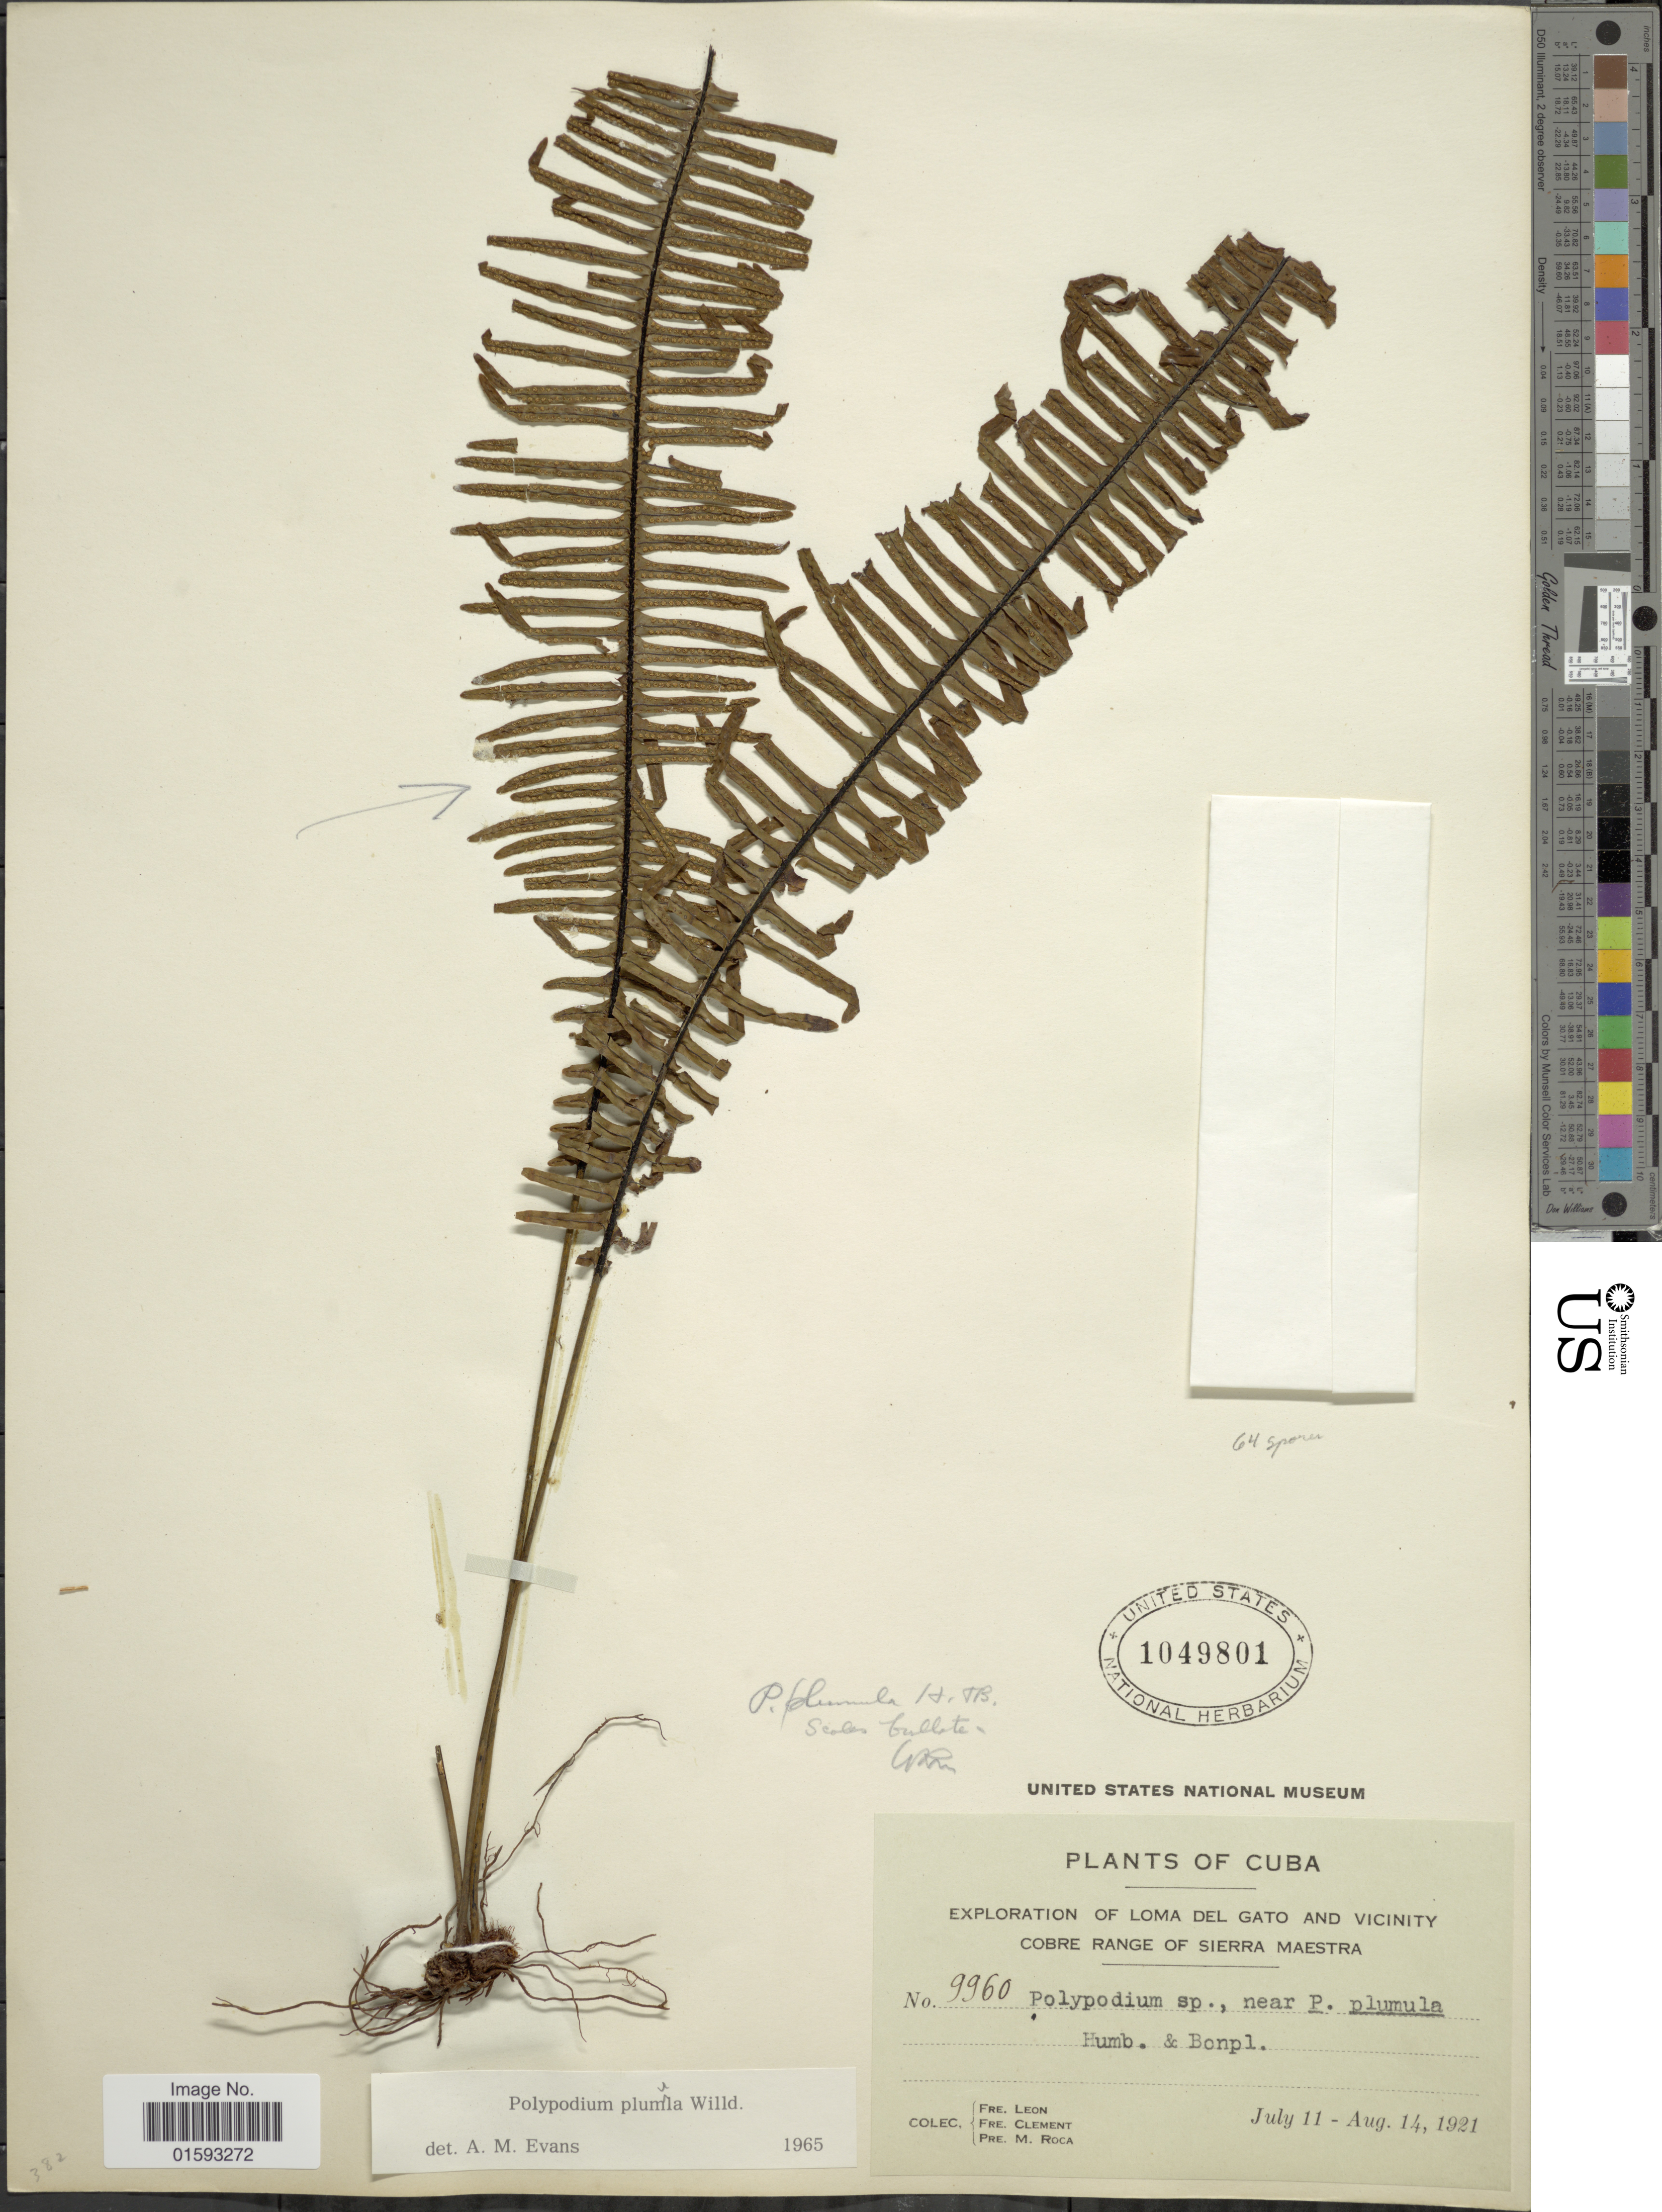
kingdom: Plantae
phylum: Tracheophyta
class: Polypodiopsida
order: Polypodiales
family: Polypodiaceae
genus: Pecluma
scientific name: Pecluma plumula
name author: (Humb. & Bonpl. ex Willd.) M.G. Price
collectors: Bro. León, Bro. Clemente & M. Roca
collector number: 9960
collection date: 1921-07-11/1921-08-14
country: Cuba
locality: Loma del Gato and vicinity Cobre Range of Sierra Meastra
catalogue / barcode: US 1049801